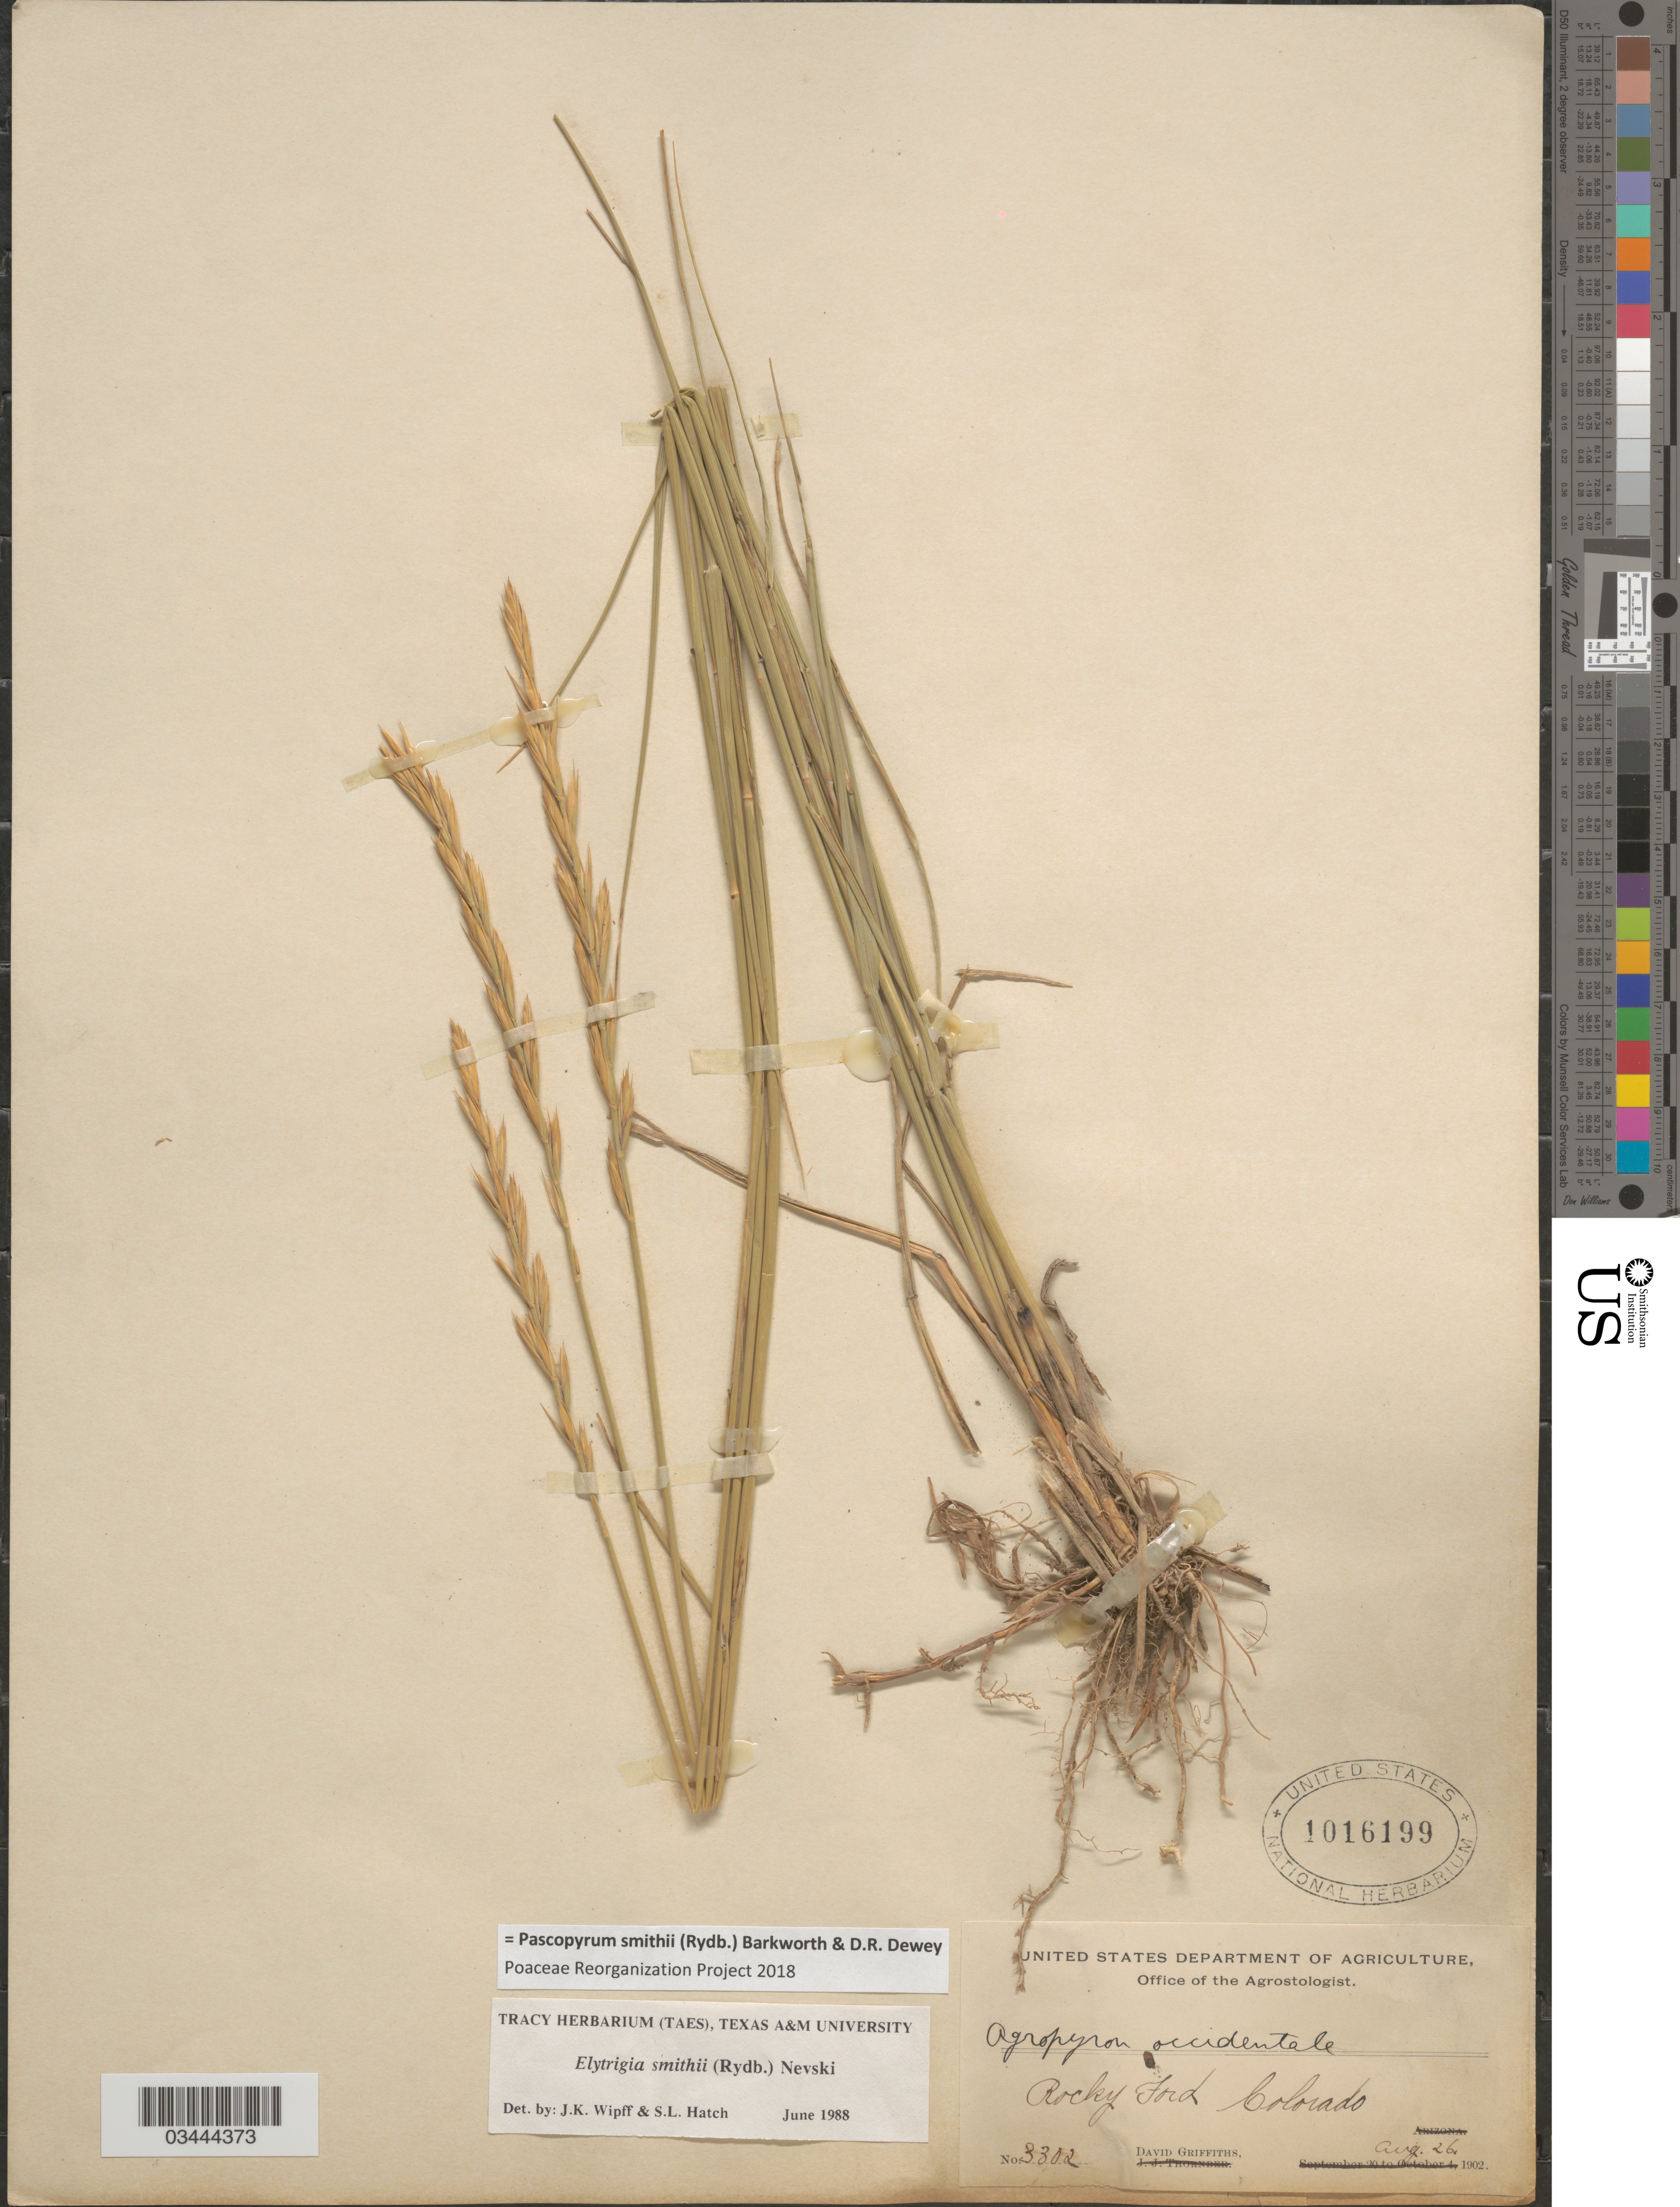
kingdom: Plantae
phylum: Tracheophyta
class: Liliopsida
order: Poales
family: Poaceae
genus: Pascopyrum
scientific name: Pascopyrum smithii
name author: (Rydb.) Barkworth & Dewey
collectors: D. Griffiths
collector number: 3302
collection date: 1902-08-26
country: United States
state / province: Colorado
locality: Rocky Ford.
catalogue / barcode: US 1016199